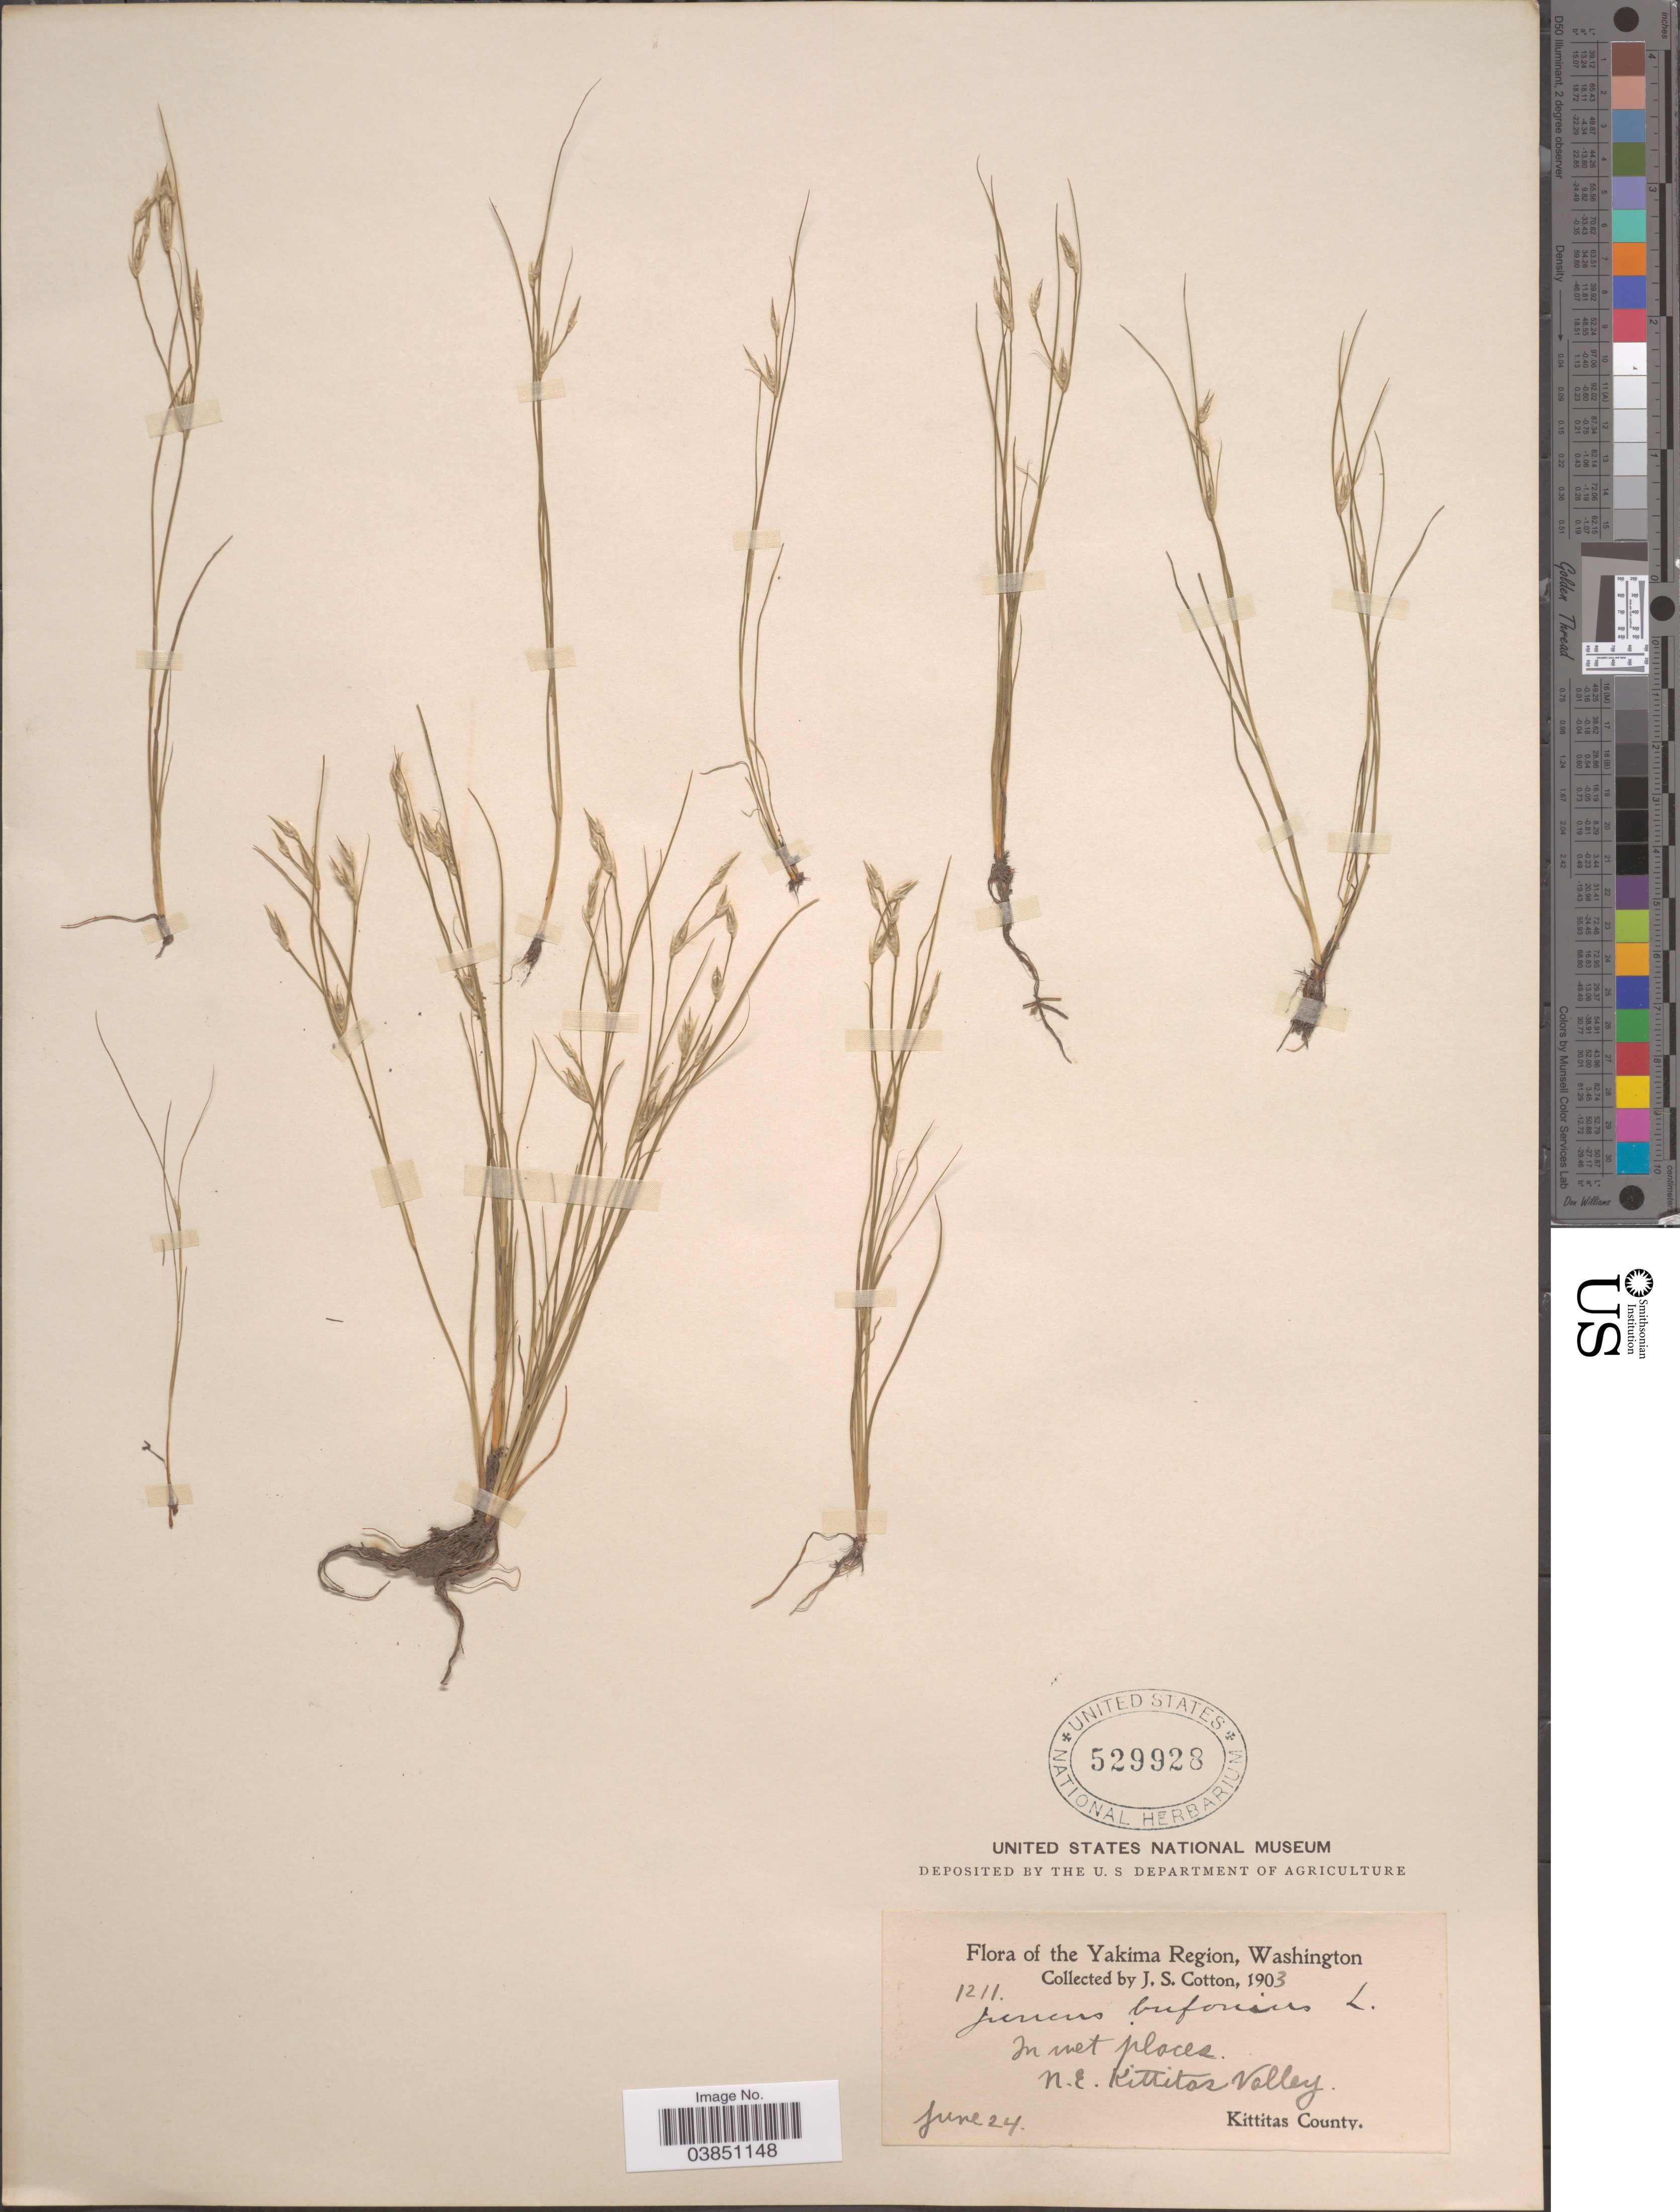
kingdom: Plantae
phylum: Tracheophyta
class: Liliopsida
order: Poales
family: Juncaceae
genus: Juncus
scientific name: Juncus bufonius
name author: L.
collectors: J. S. Cotton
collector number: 1211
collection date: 1903-06-24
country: United States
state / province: Washington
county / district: Kittitas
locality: The Yakima Region. N. E. Kittitas Valley. Kittitas County.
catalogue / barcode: US 529928